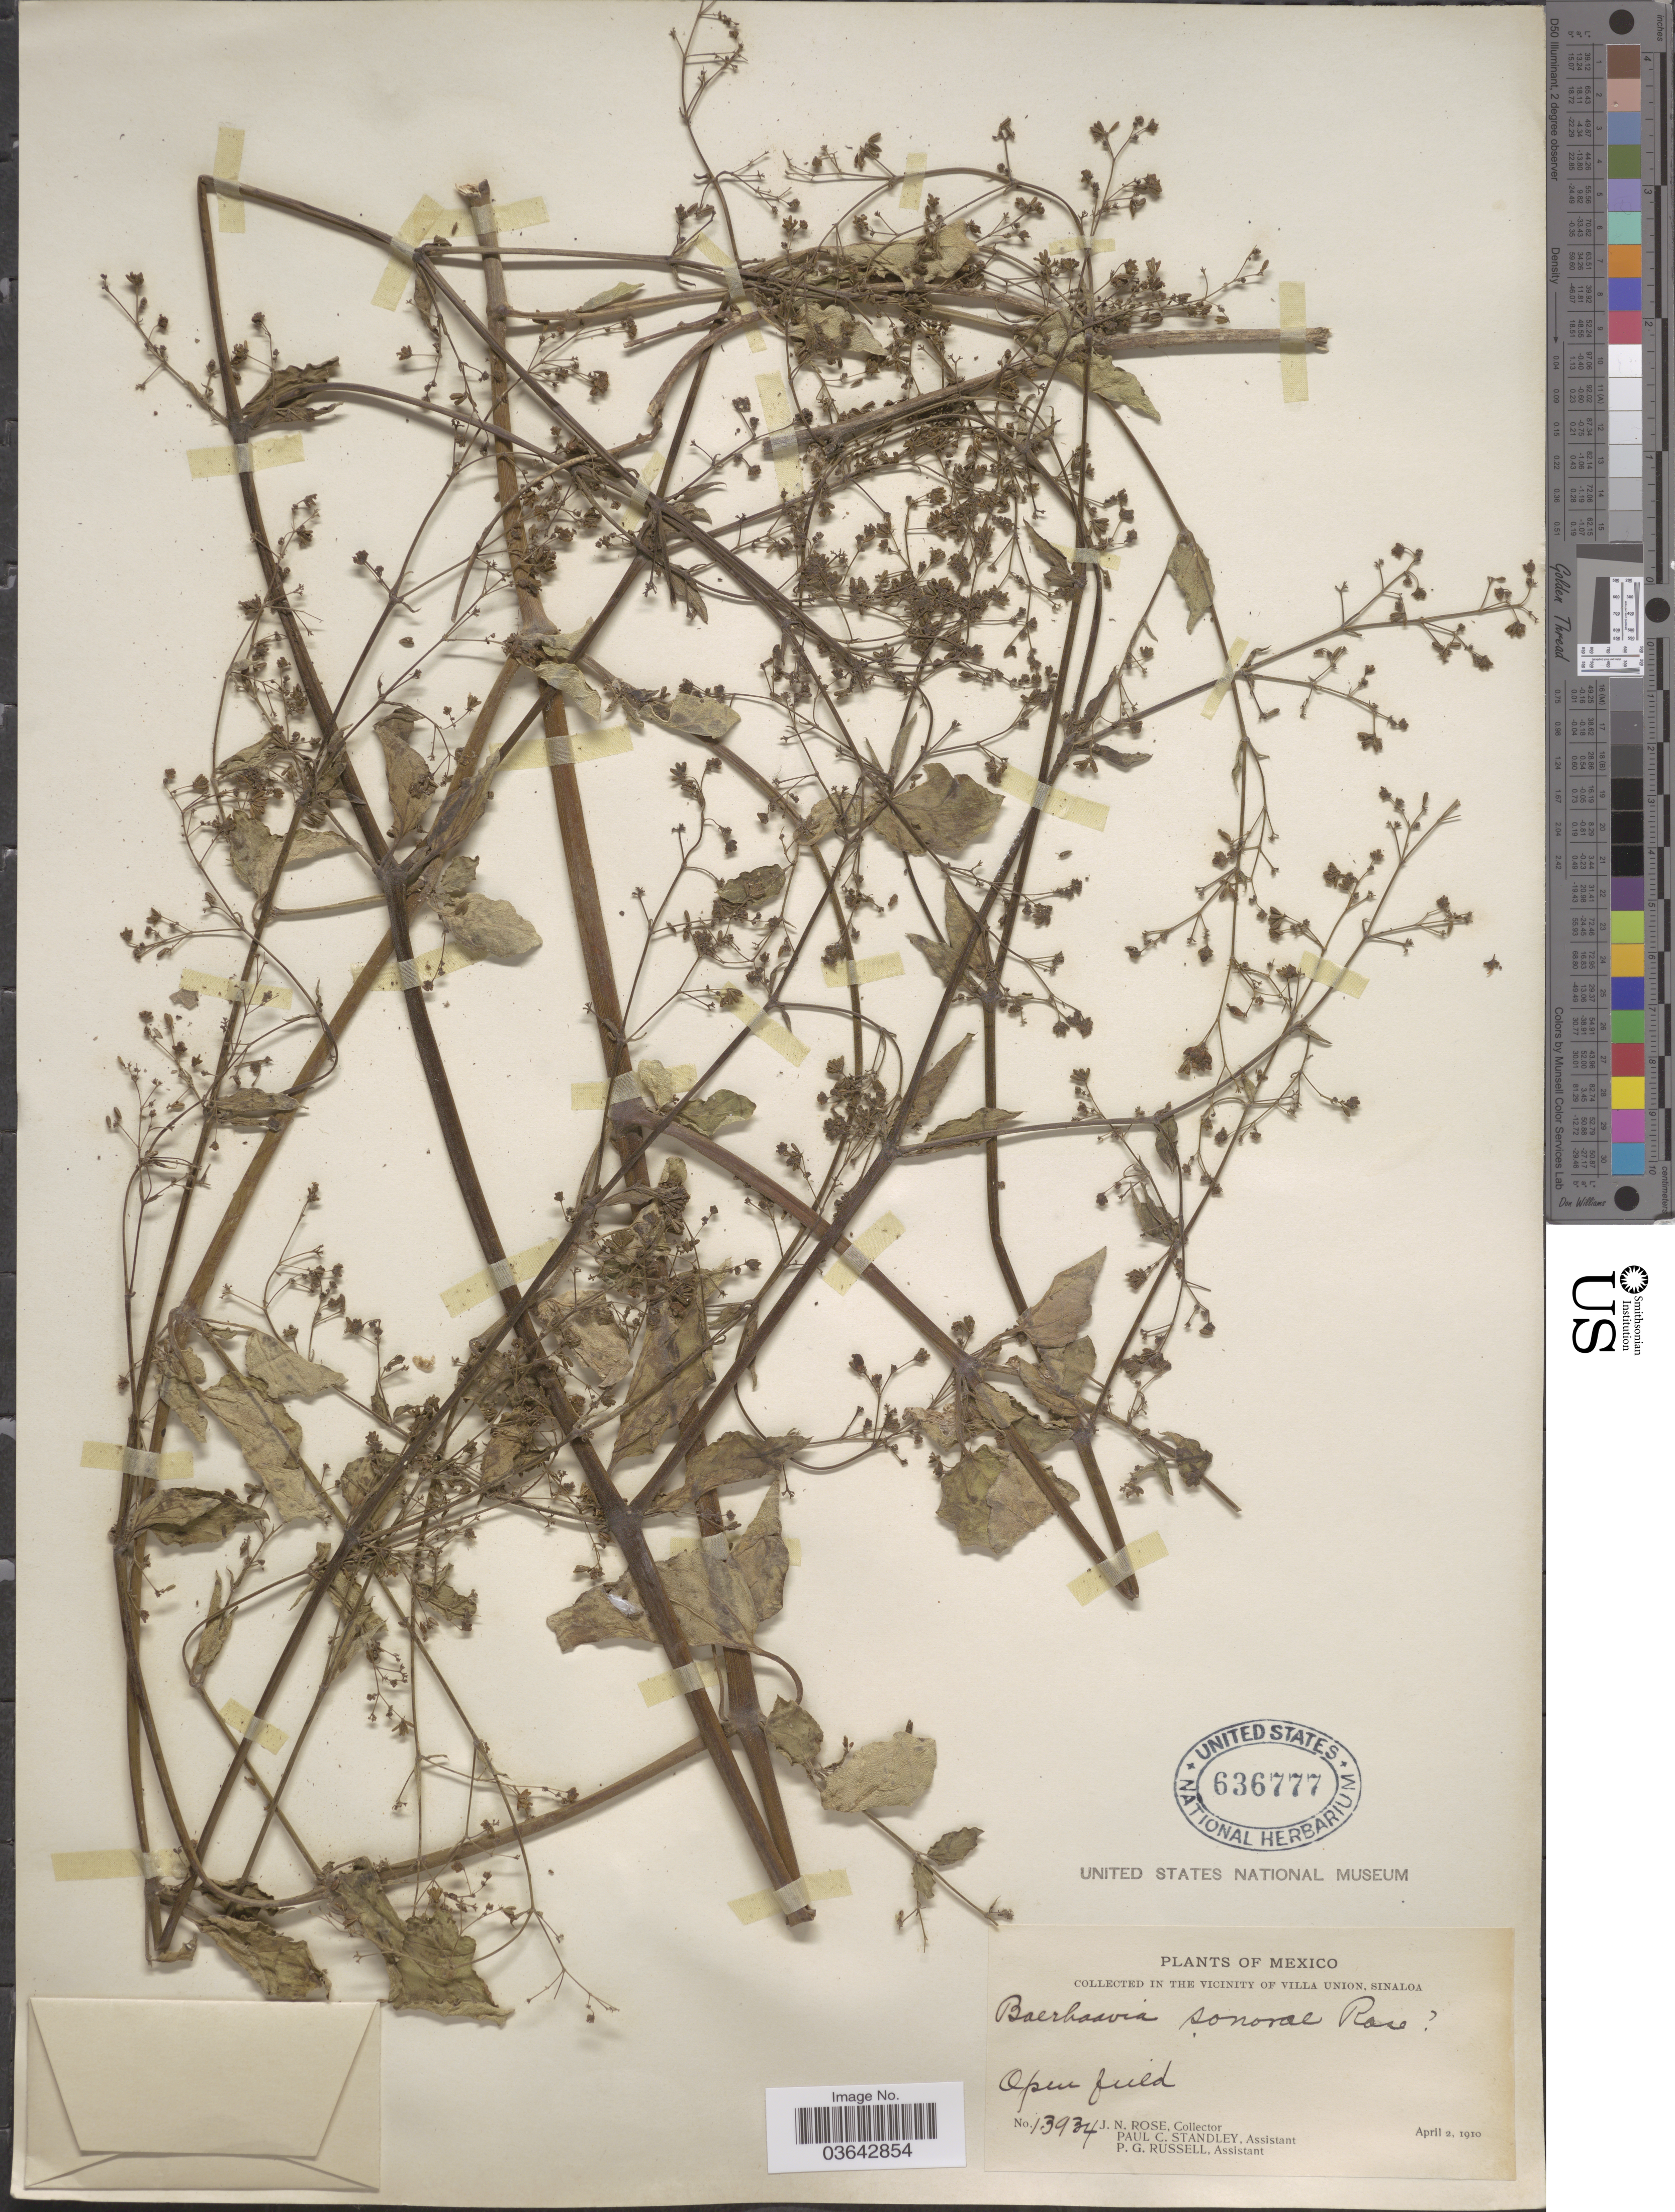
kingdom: Plantae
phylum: Tracheophyta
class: Magnoliopsida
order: Caryophyllales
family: Nyctaginaceae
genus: Boerhavia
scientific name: Boerhavia caribaea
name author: Jacq.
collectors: J. N. Rose, P. C. Standley & P. G. Russell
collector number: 13934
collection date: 1910-04-02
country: Mexico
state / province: Sinaloa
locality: In the vicinity of Villa Union.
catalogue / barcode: US 636777